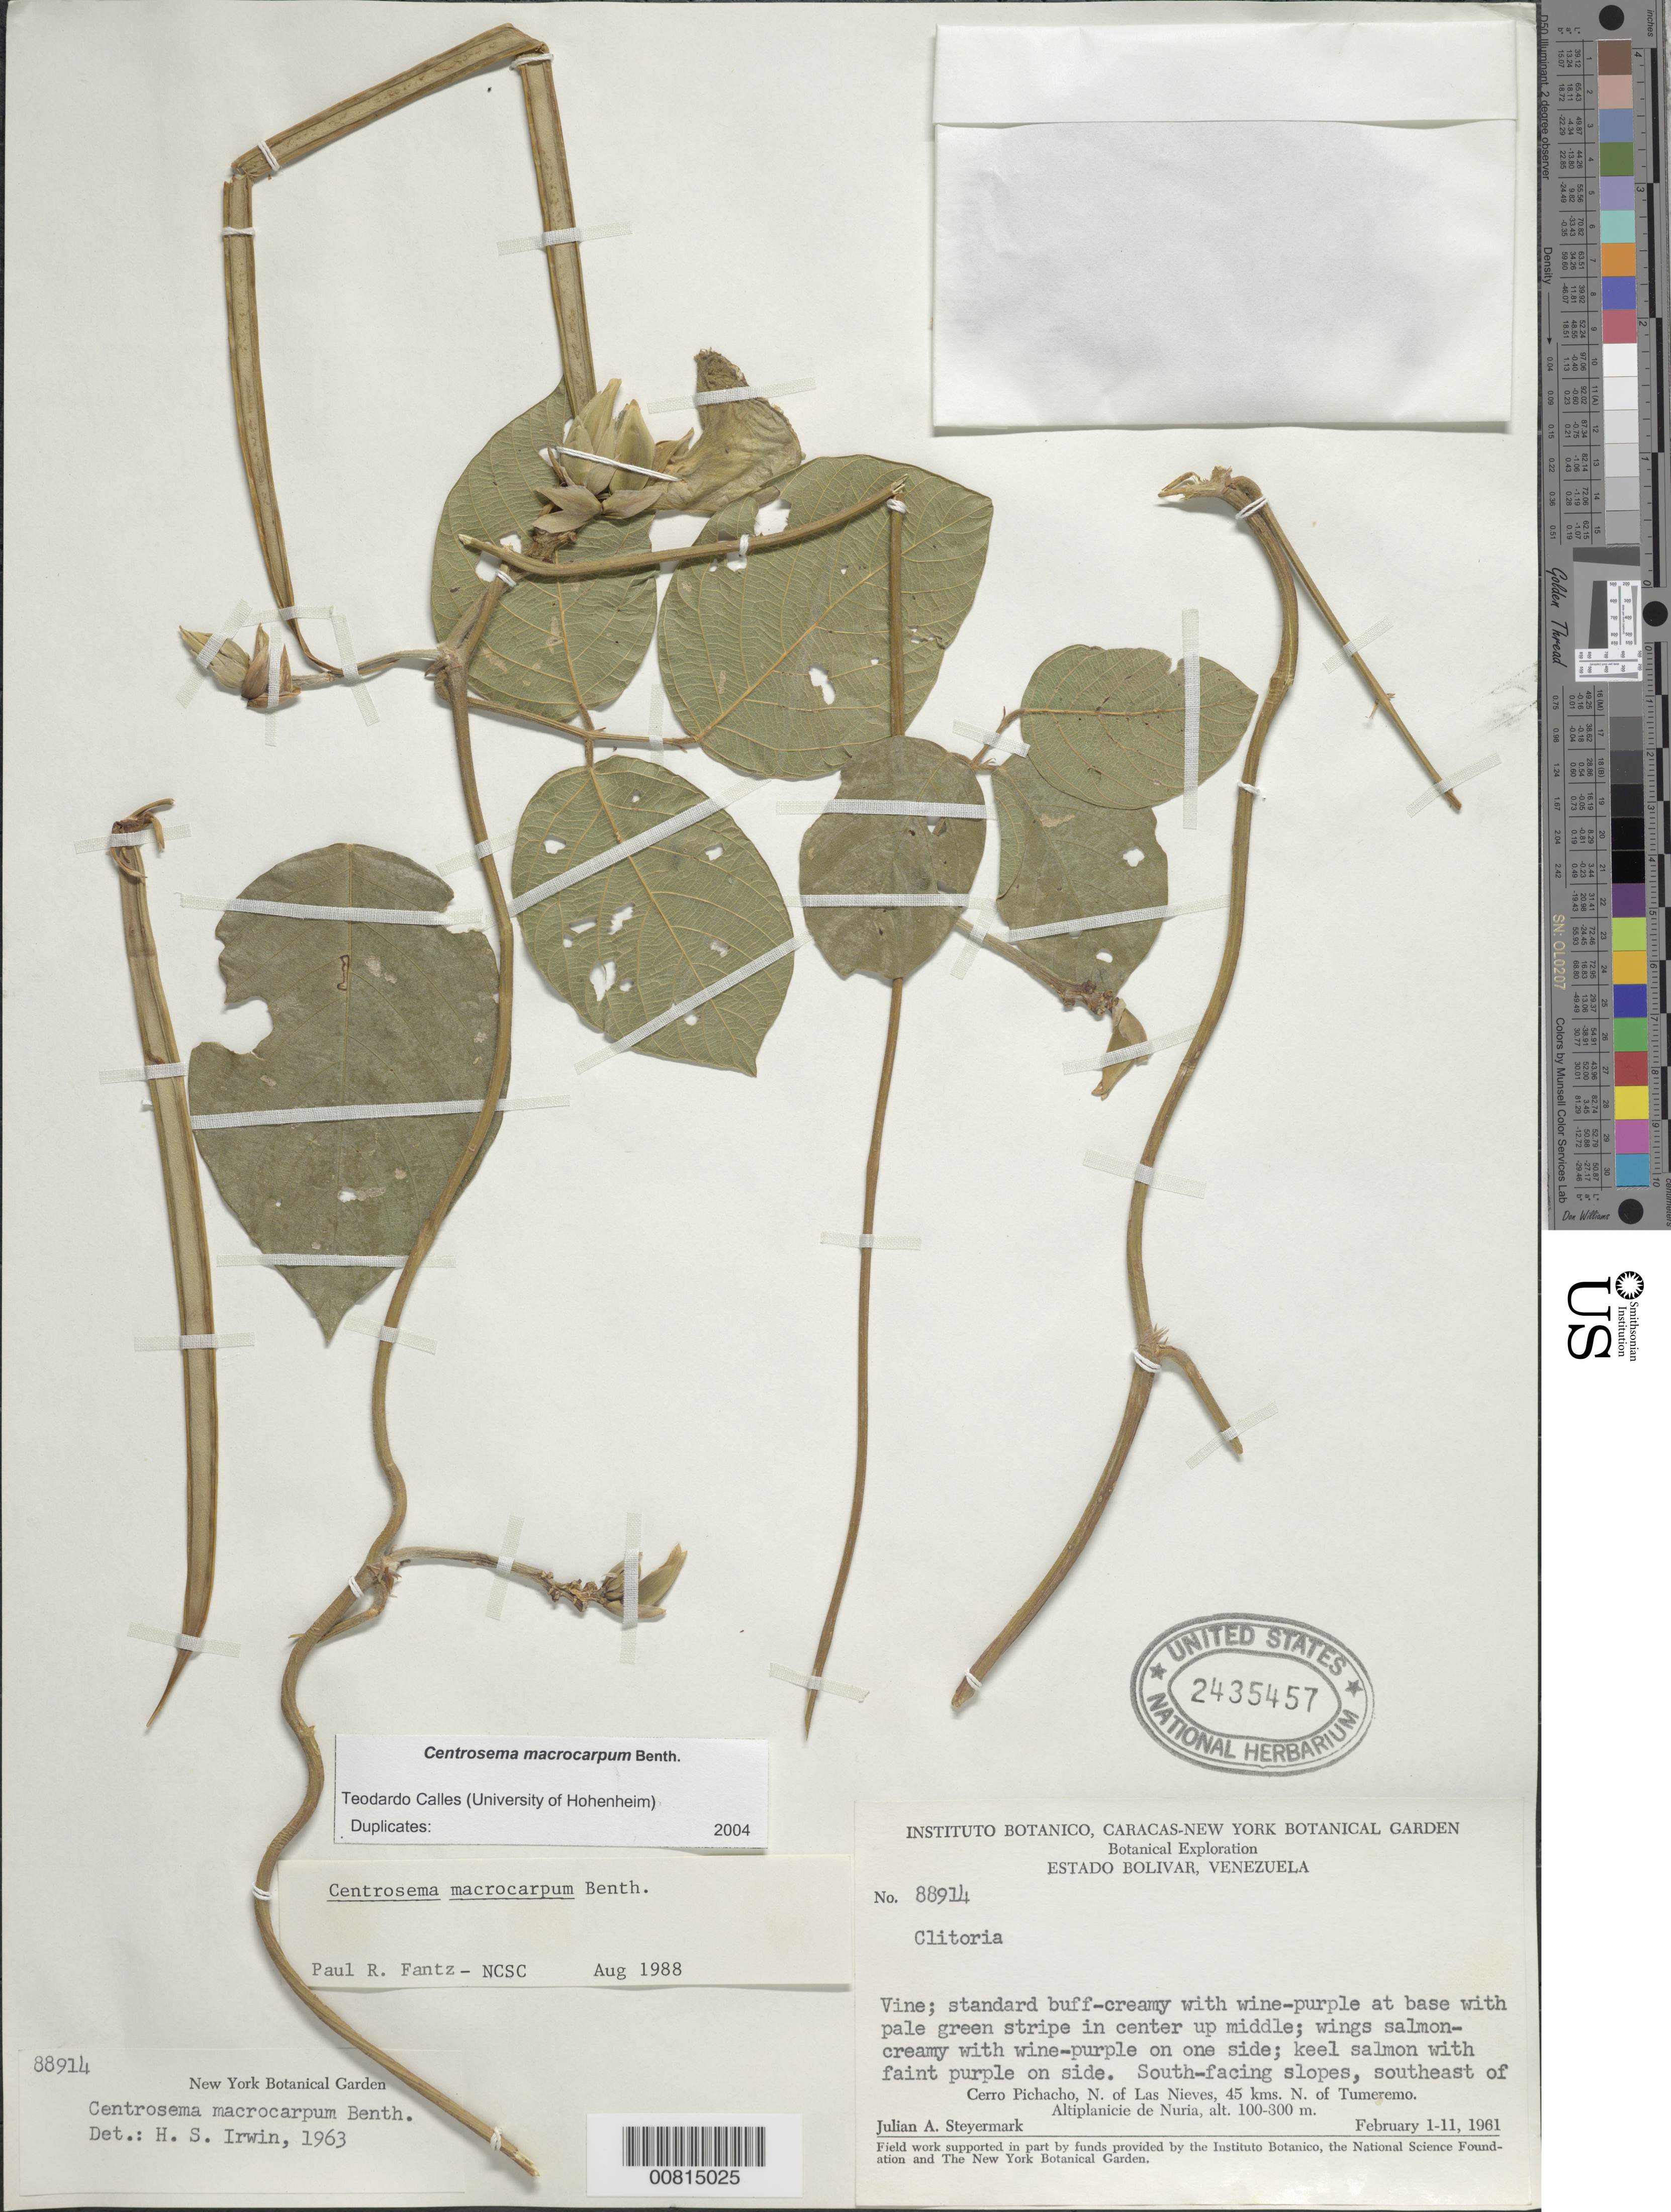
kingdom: Plantae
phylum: Tracheophyta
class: Magnoliopsida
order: Fabales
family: Fabaceae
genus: Centrosema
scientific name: Centrosema macrocarpum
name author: Benth.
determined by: Calles, T.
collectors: J. Steyermark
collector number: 88914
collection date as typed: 1-Feb-61 to 11-Feb-61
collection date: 1961-02-01/1961-02-11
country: Venezuela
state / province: Bolívar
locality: Cerro El Picacho, SE of; N of Las Nieves, 45 km N of Tumeremo, Altiplanicie de Nuria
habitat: S-facing slopes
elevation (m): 100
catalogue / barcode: US 2435457